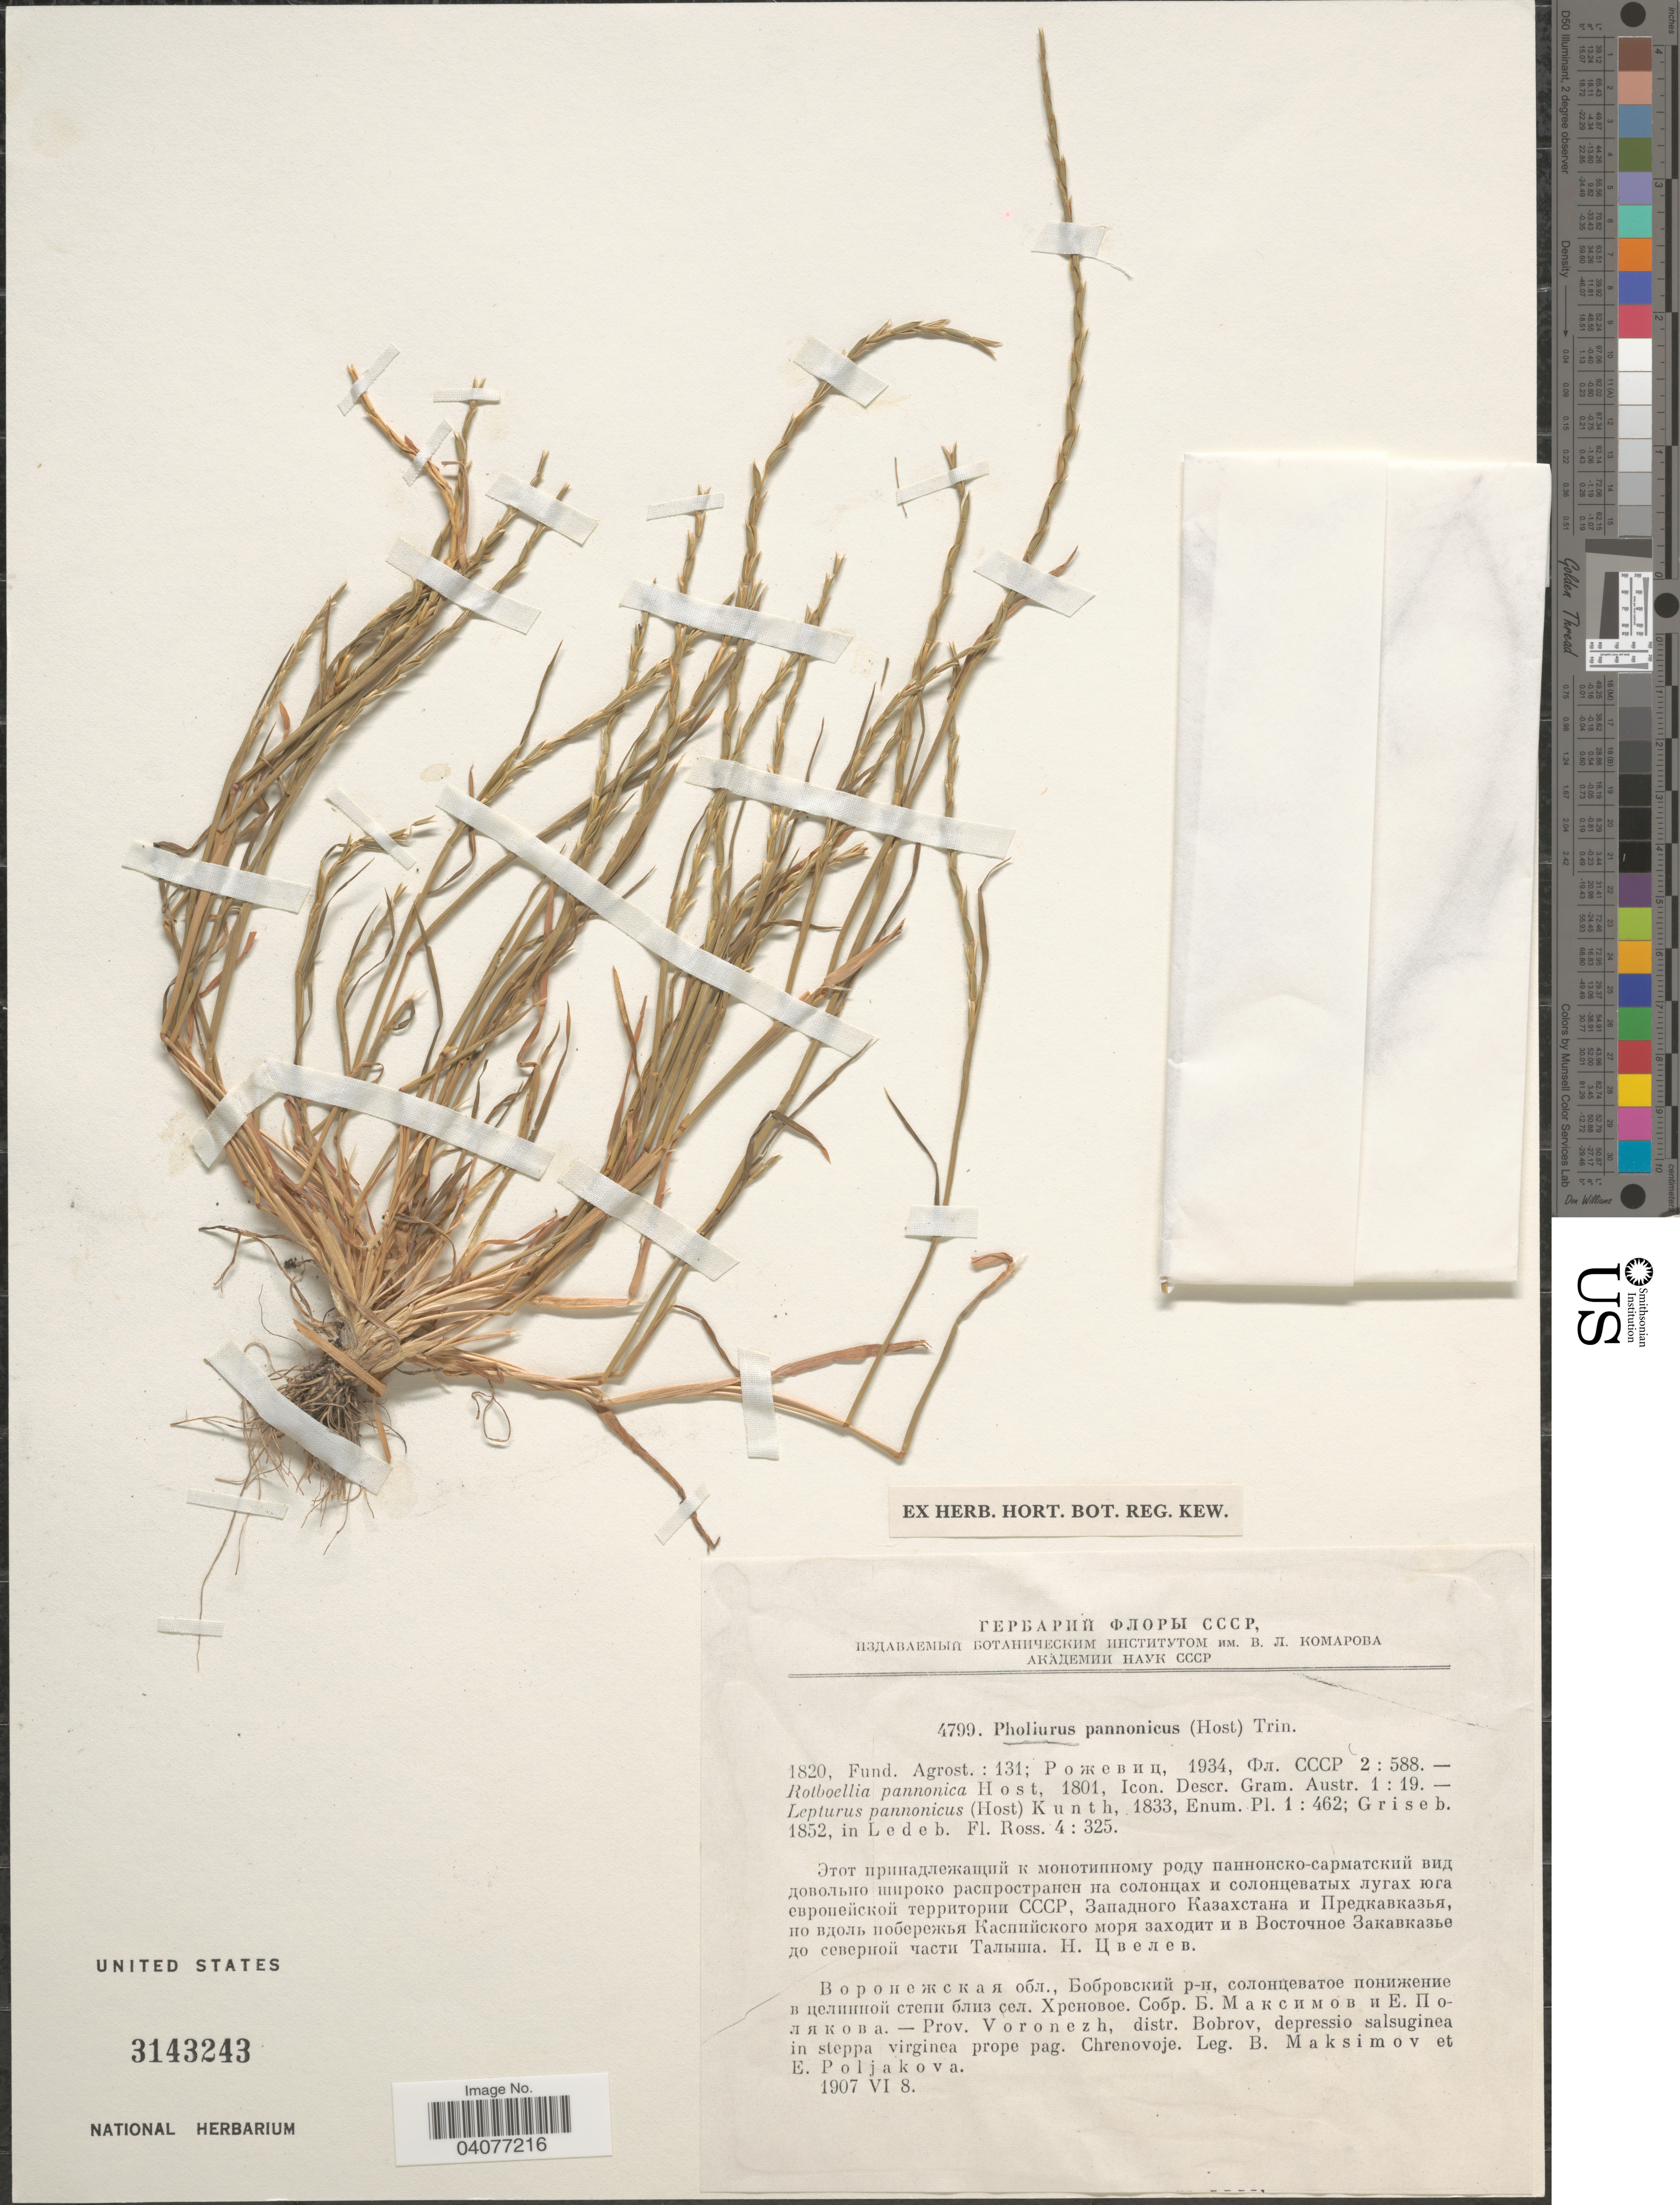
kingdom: Plantae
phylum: Tracheophyta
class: Liliopsida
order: Poales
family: Poaceae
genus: Pholiurus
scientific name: Pholiurus pannonicus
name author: (Host) Trin.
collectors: B. Maksimov & E. Poljakova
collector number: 4799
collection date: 1907-06-08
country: Russian Federation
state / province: Voronezh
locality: Prov. Voronezh, distr. Bobrov, depressio salsuginea in steppa virginea prope pag. Chrenovoje.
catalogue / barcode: US 3143243